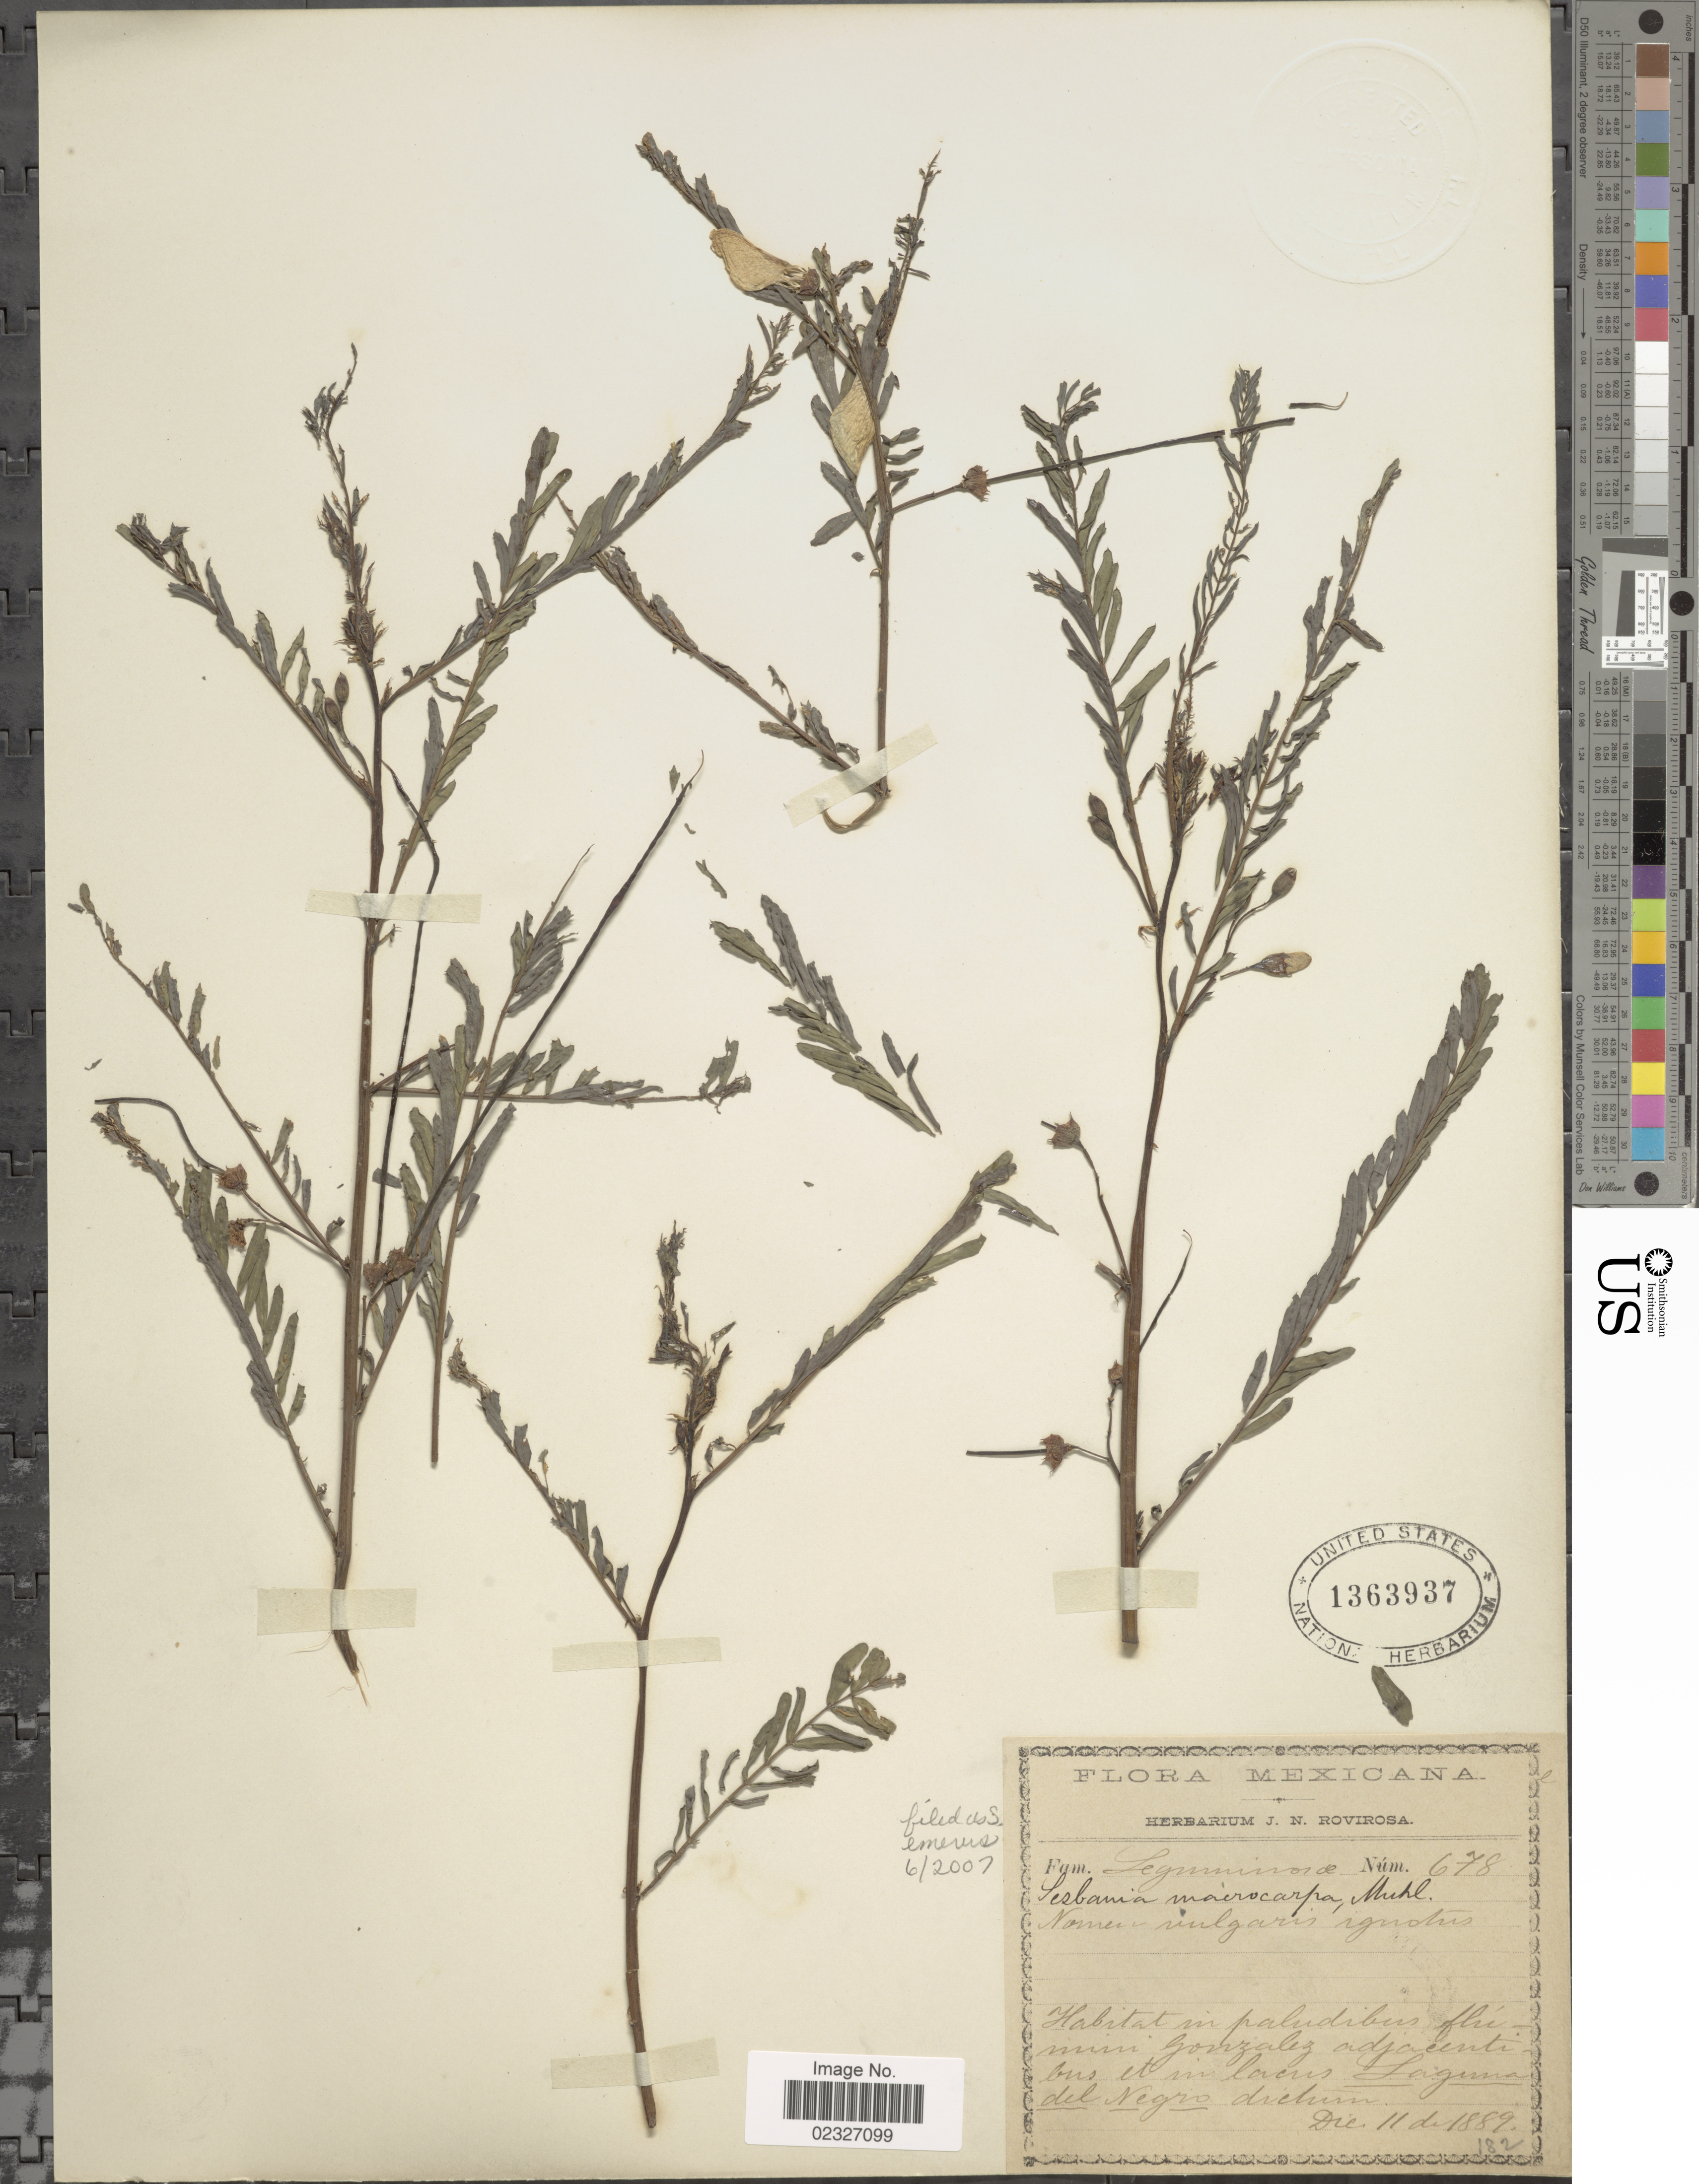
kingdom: Plantae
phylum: Tracheophyta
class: Magnoliopsida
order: Fabales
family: Fabaceae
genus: Sesbania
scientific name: Sesbania emerus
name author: (Aubl.) Urb.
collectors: ex herb. J.N. Rovirosa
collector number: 678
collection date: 1889-12-11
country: Mexico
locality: In paludflumin Gonzalez adjacentibus et in lacus Laguna del Negro dictum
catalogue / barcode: US 1363937